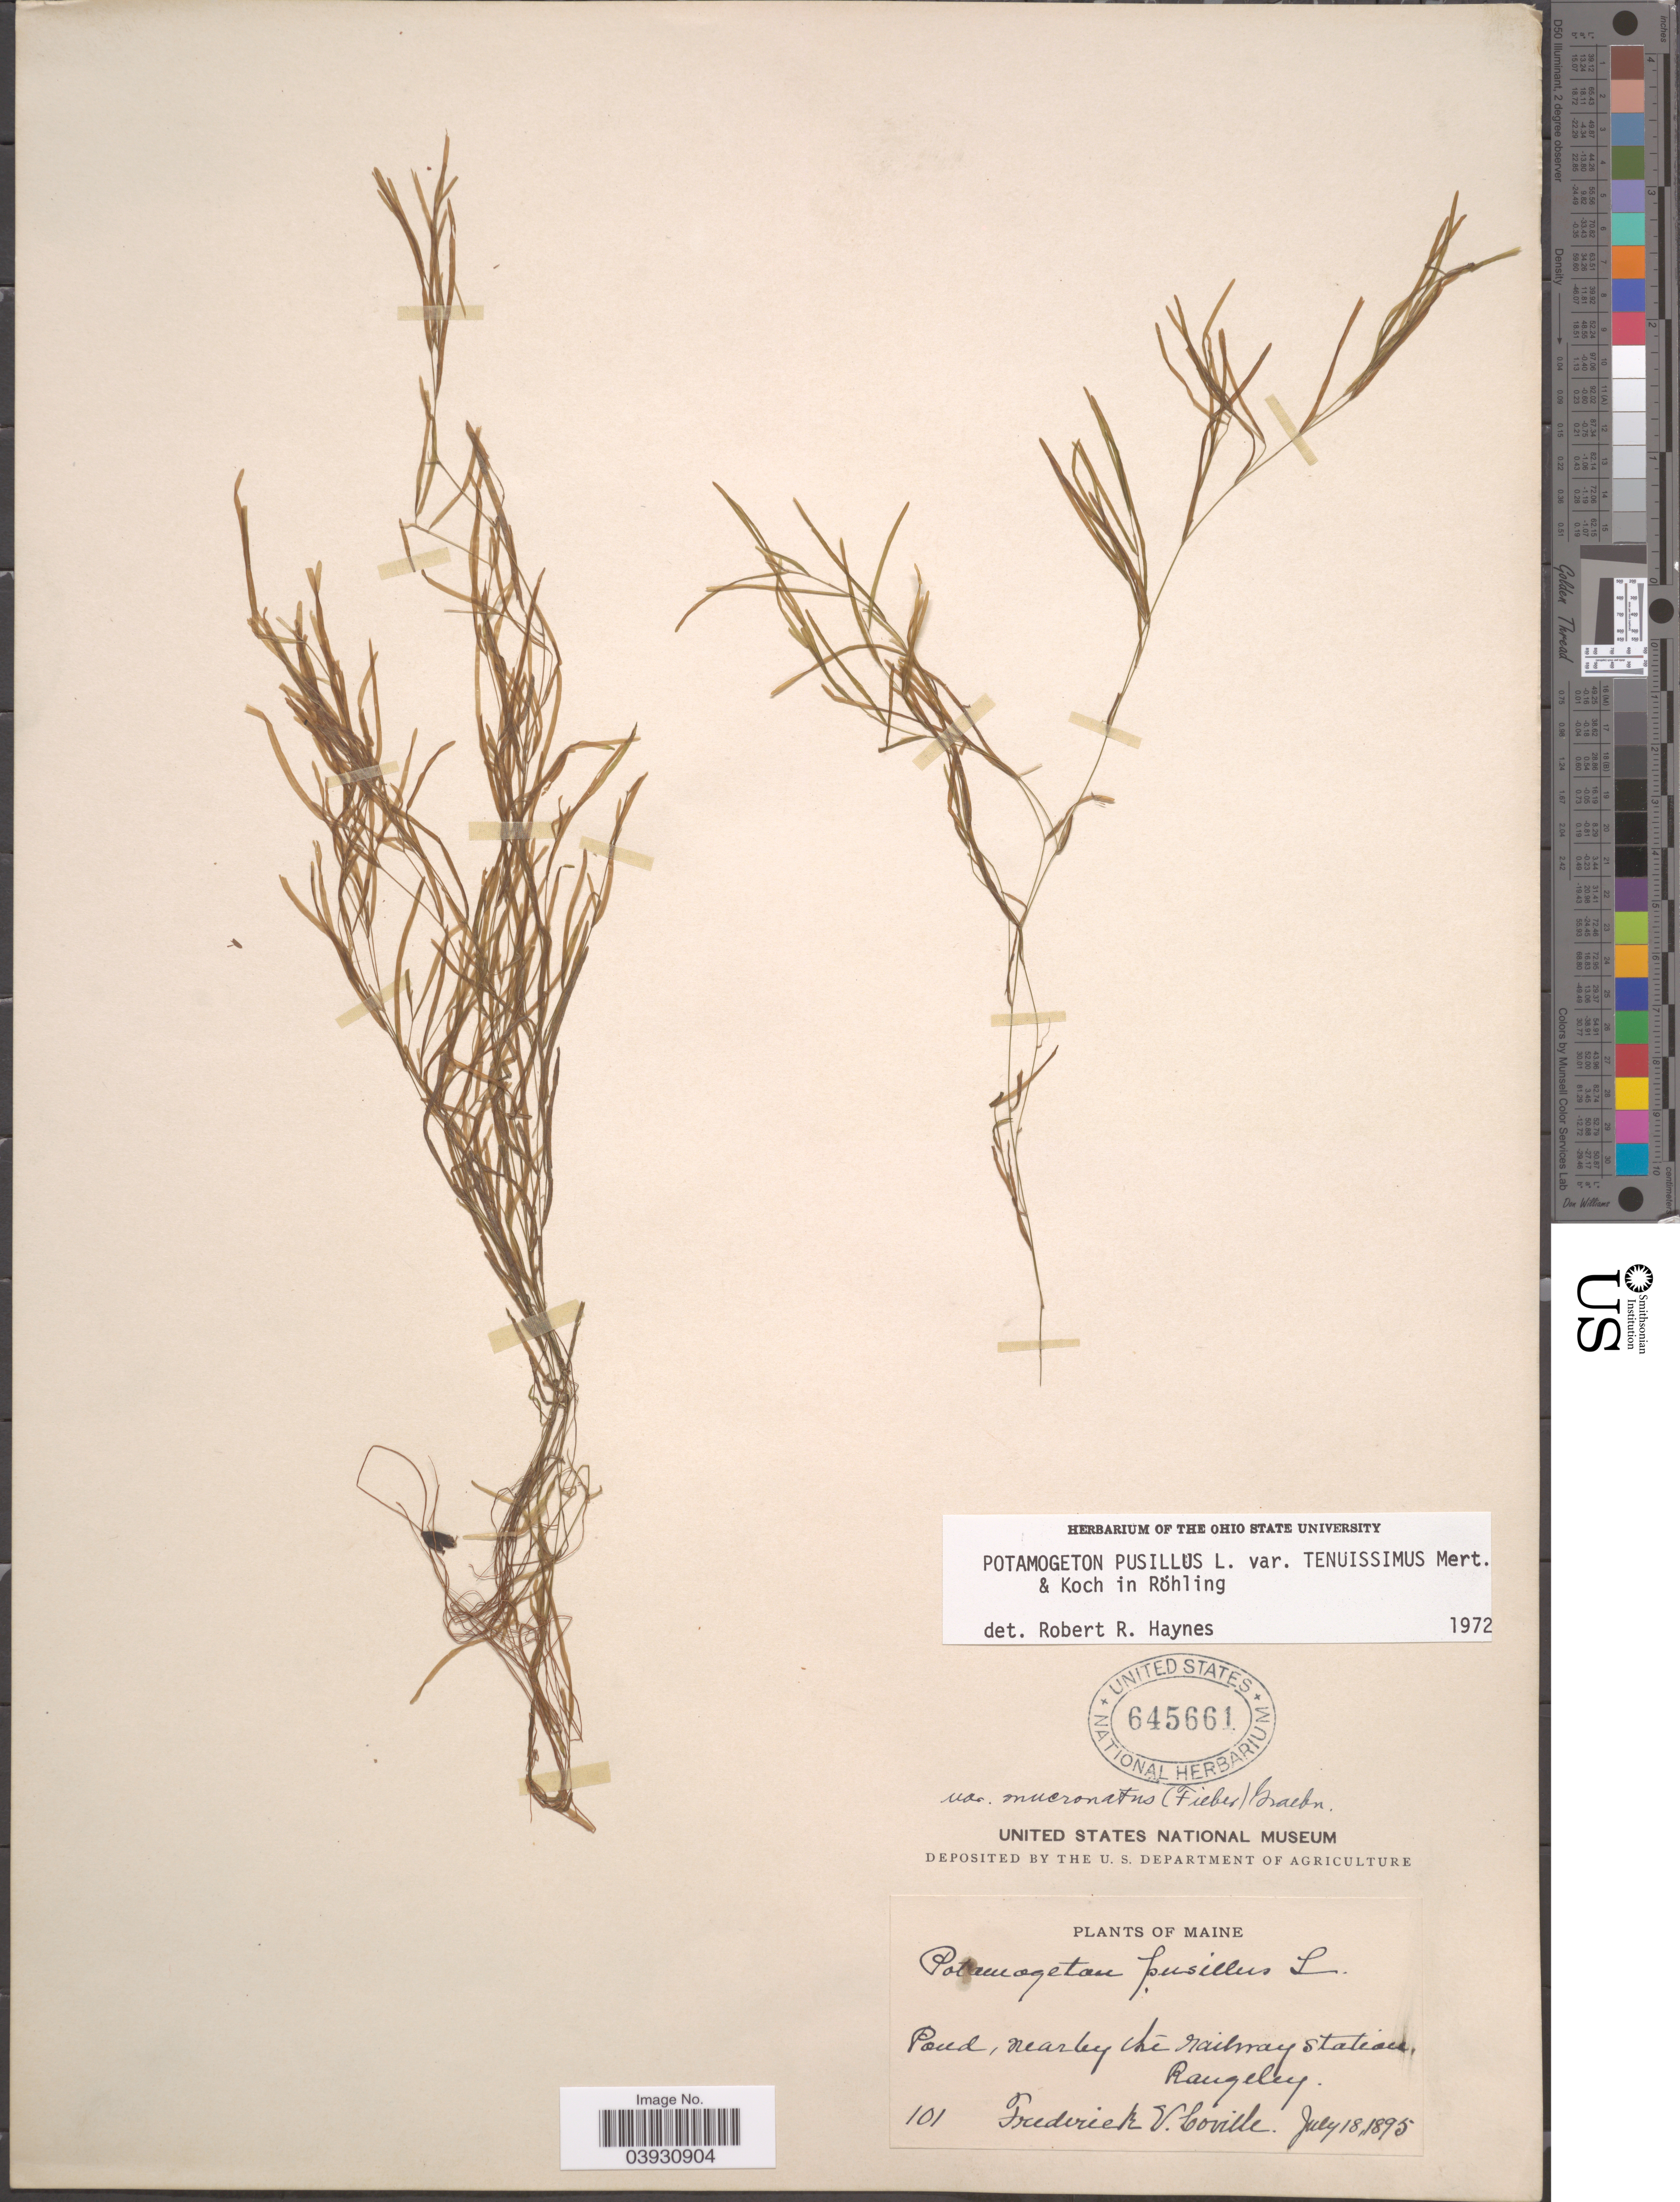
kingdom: Plantae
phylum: Tracheophyta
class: Liliopsida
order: Alismatales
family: Potamogetonaceae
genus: Potamogeton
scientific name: Potamogeton pusillus subsp. tenuissimus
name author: Mert. & W.D.J. Koch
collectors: F. V. Coville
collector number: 101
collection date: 1895-07-18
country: United States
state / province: Maine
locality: Pond, nearby the railway station, Rangeley.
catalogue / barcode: US 645661